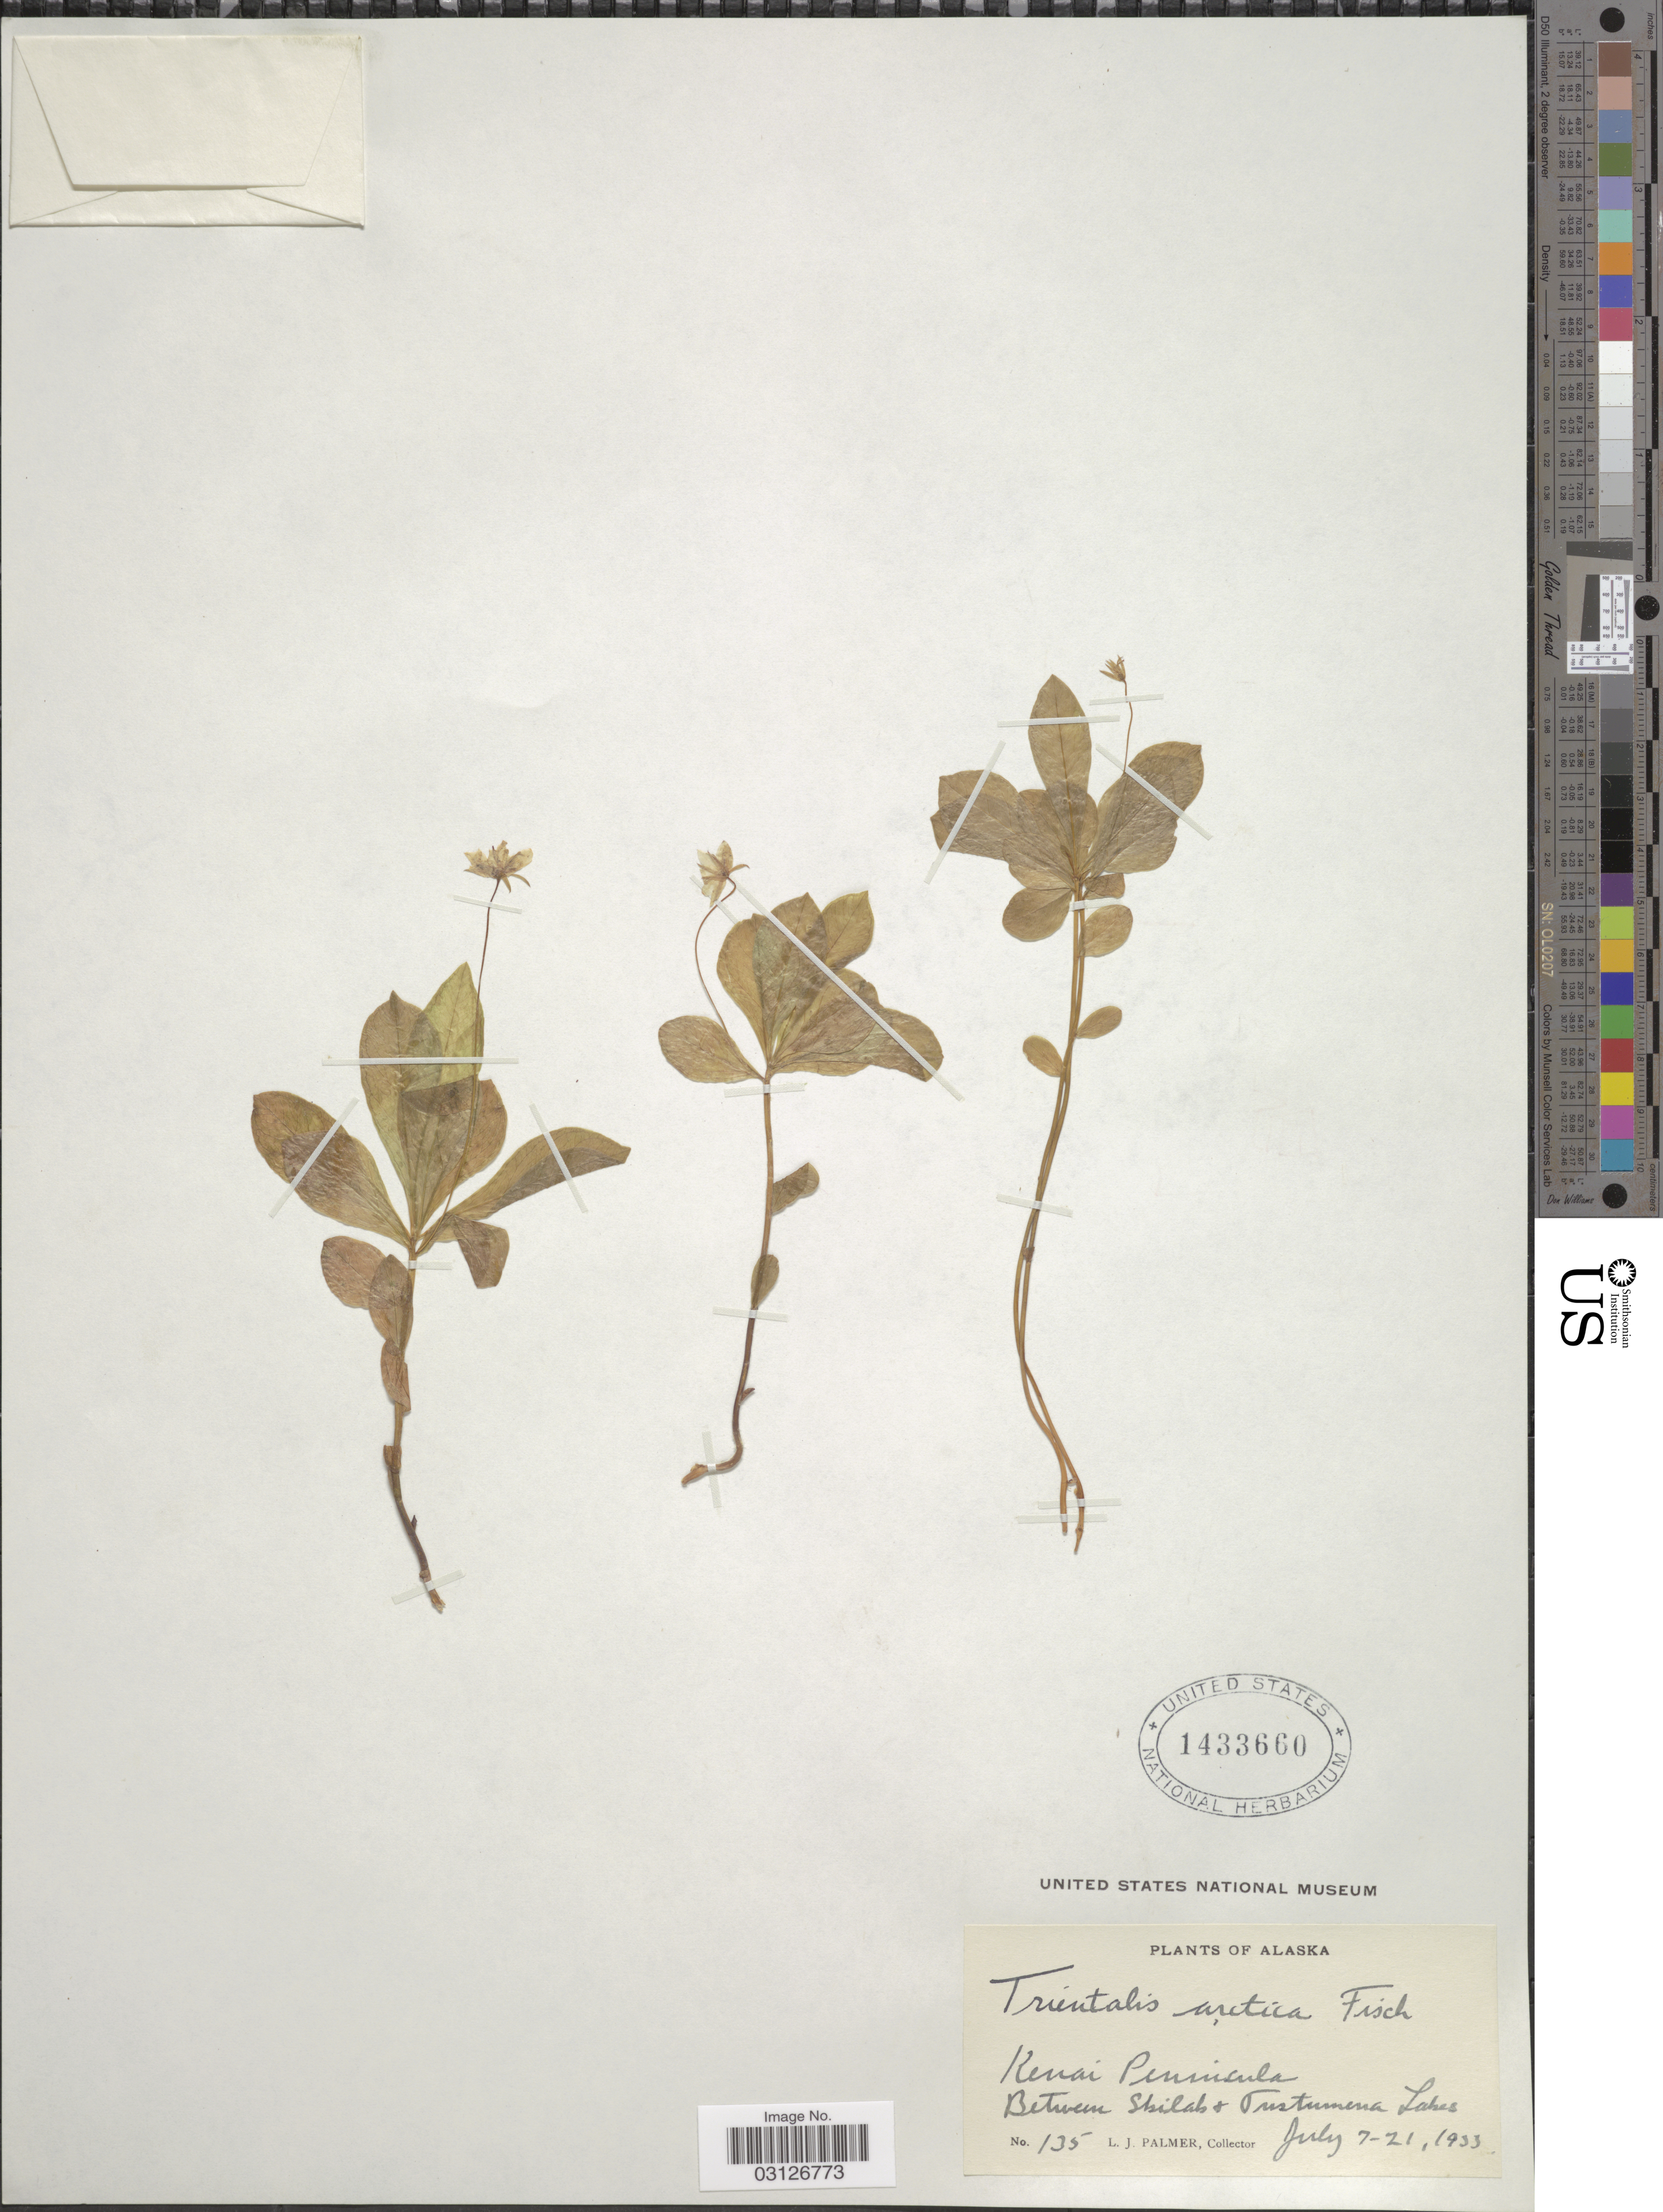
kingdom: Plantae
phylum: Tracheophyta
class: Magnoliopsida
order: Ericales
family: Primulaceae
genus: Trientalis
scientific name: Trientalis europaea subsp. arctica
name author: (Fisch. ex Hook.) Hultén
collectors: L. J. Palmer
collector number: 135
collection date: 1933-07-07/1933-07-21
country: United States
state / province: Alaska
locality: Kenai Peninsula. Between Skilak & Tustumena Lakes.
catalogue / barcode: US 1433660